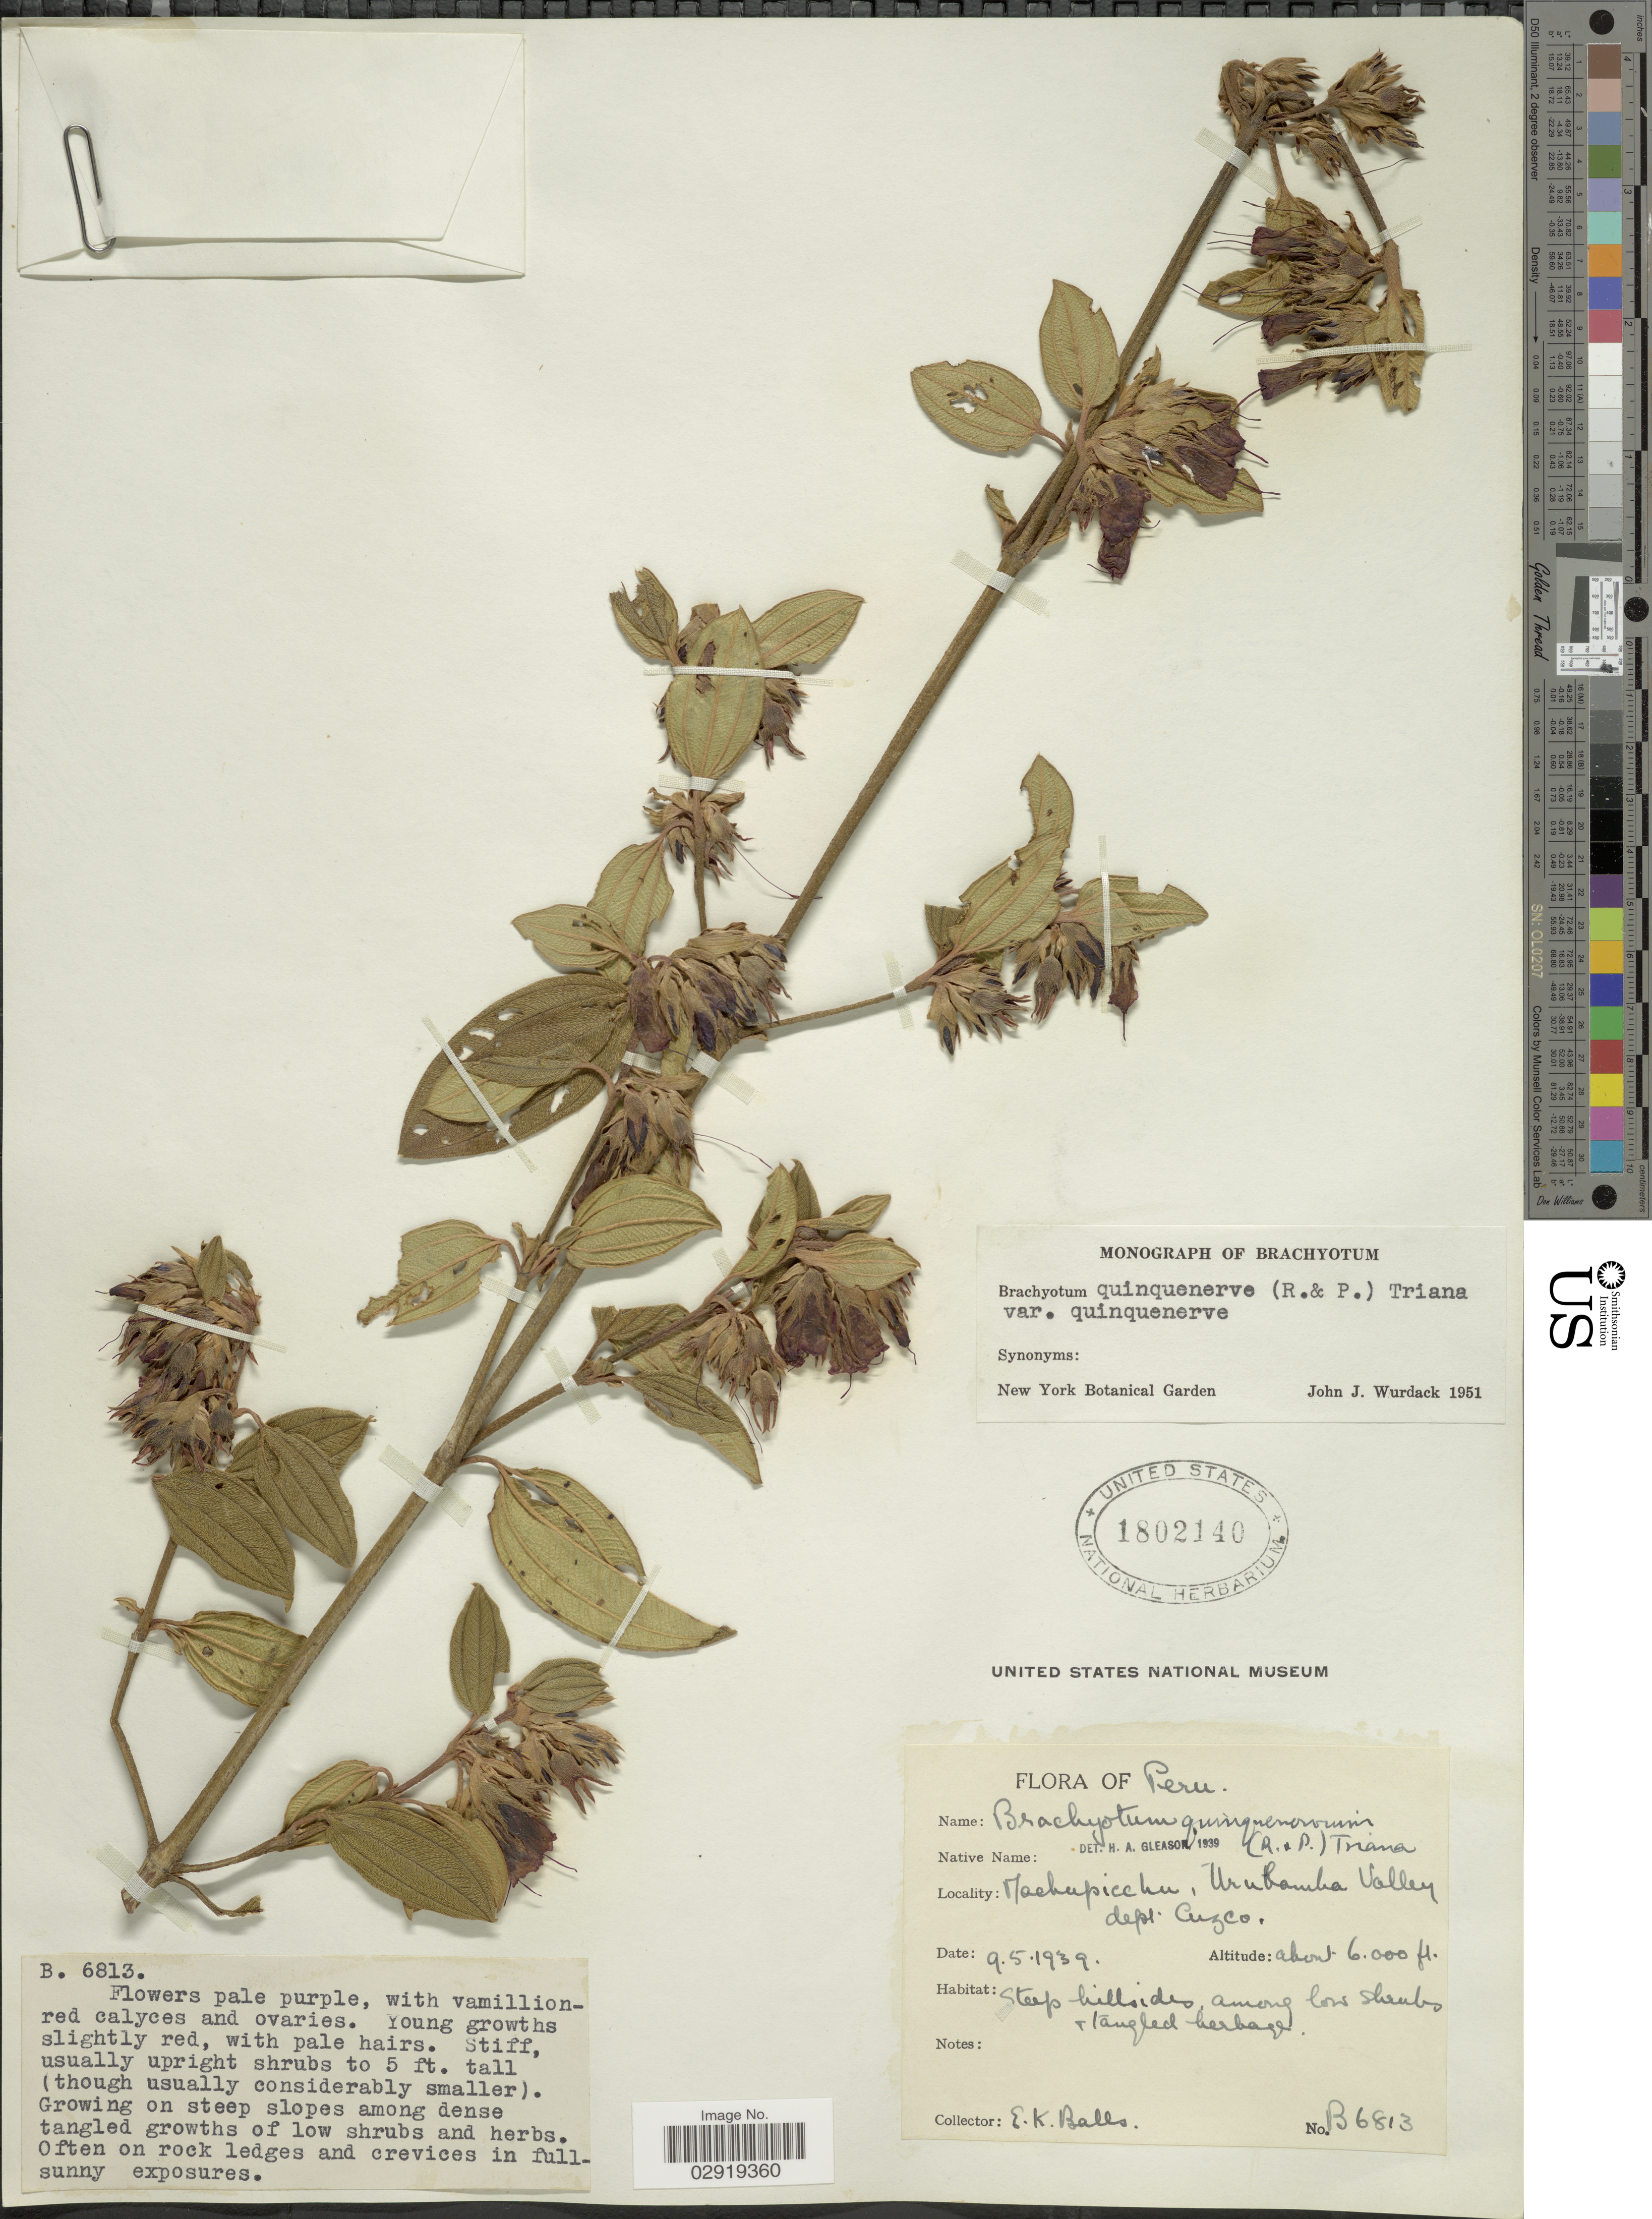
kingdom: Plantae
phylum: Tracheophyta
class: Magnoliopsida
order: Myrtales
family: Melastomataceae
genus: Brachyotum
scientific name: Brachyotum quinquenerve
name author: (Ruiz & Pav.) Triana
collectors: E. K. Balls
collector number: B6813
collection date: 1939-05-09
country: Peru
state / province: Cusco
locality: Machupicchu, Urubamba Valley. Dept. Cuzco.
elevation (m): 1829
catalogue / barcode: US 1802140